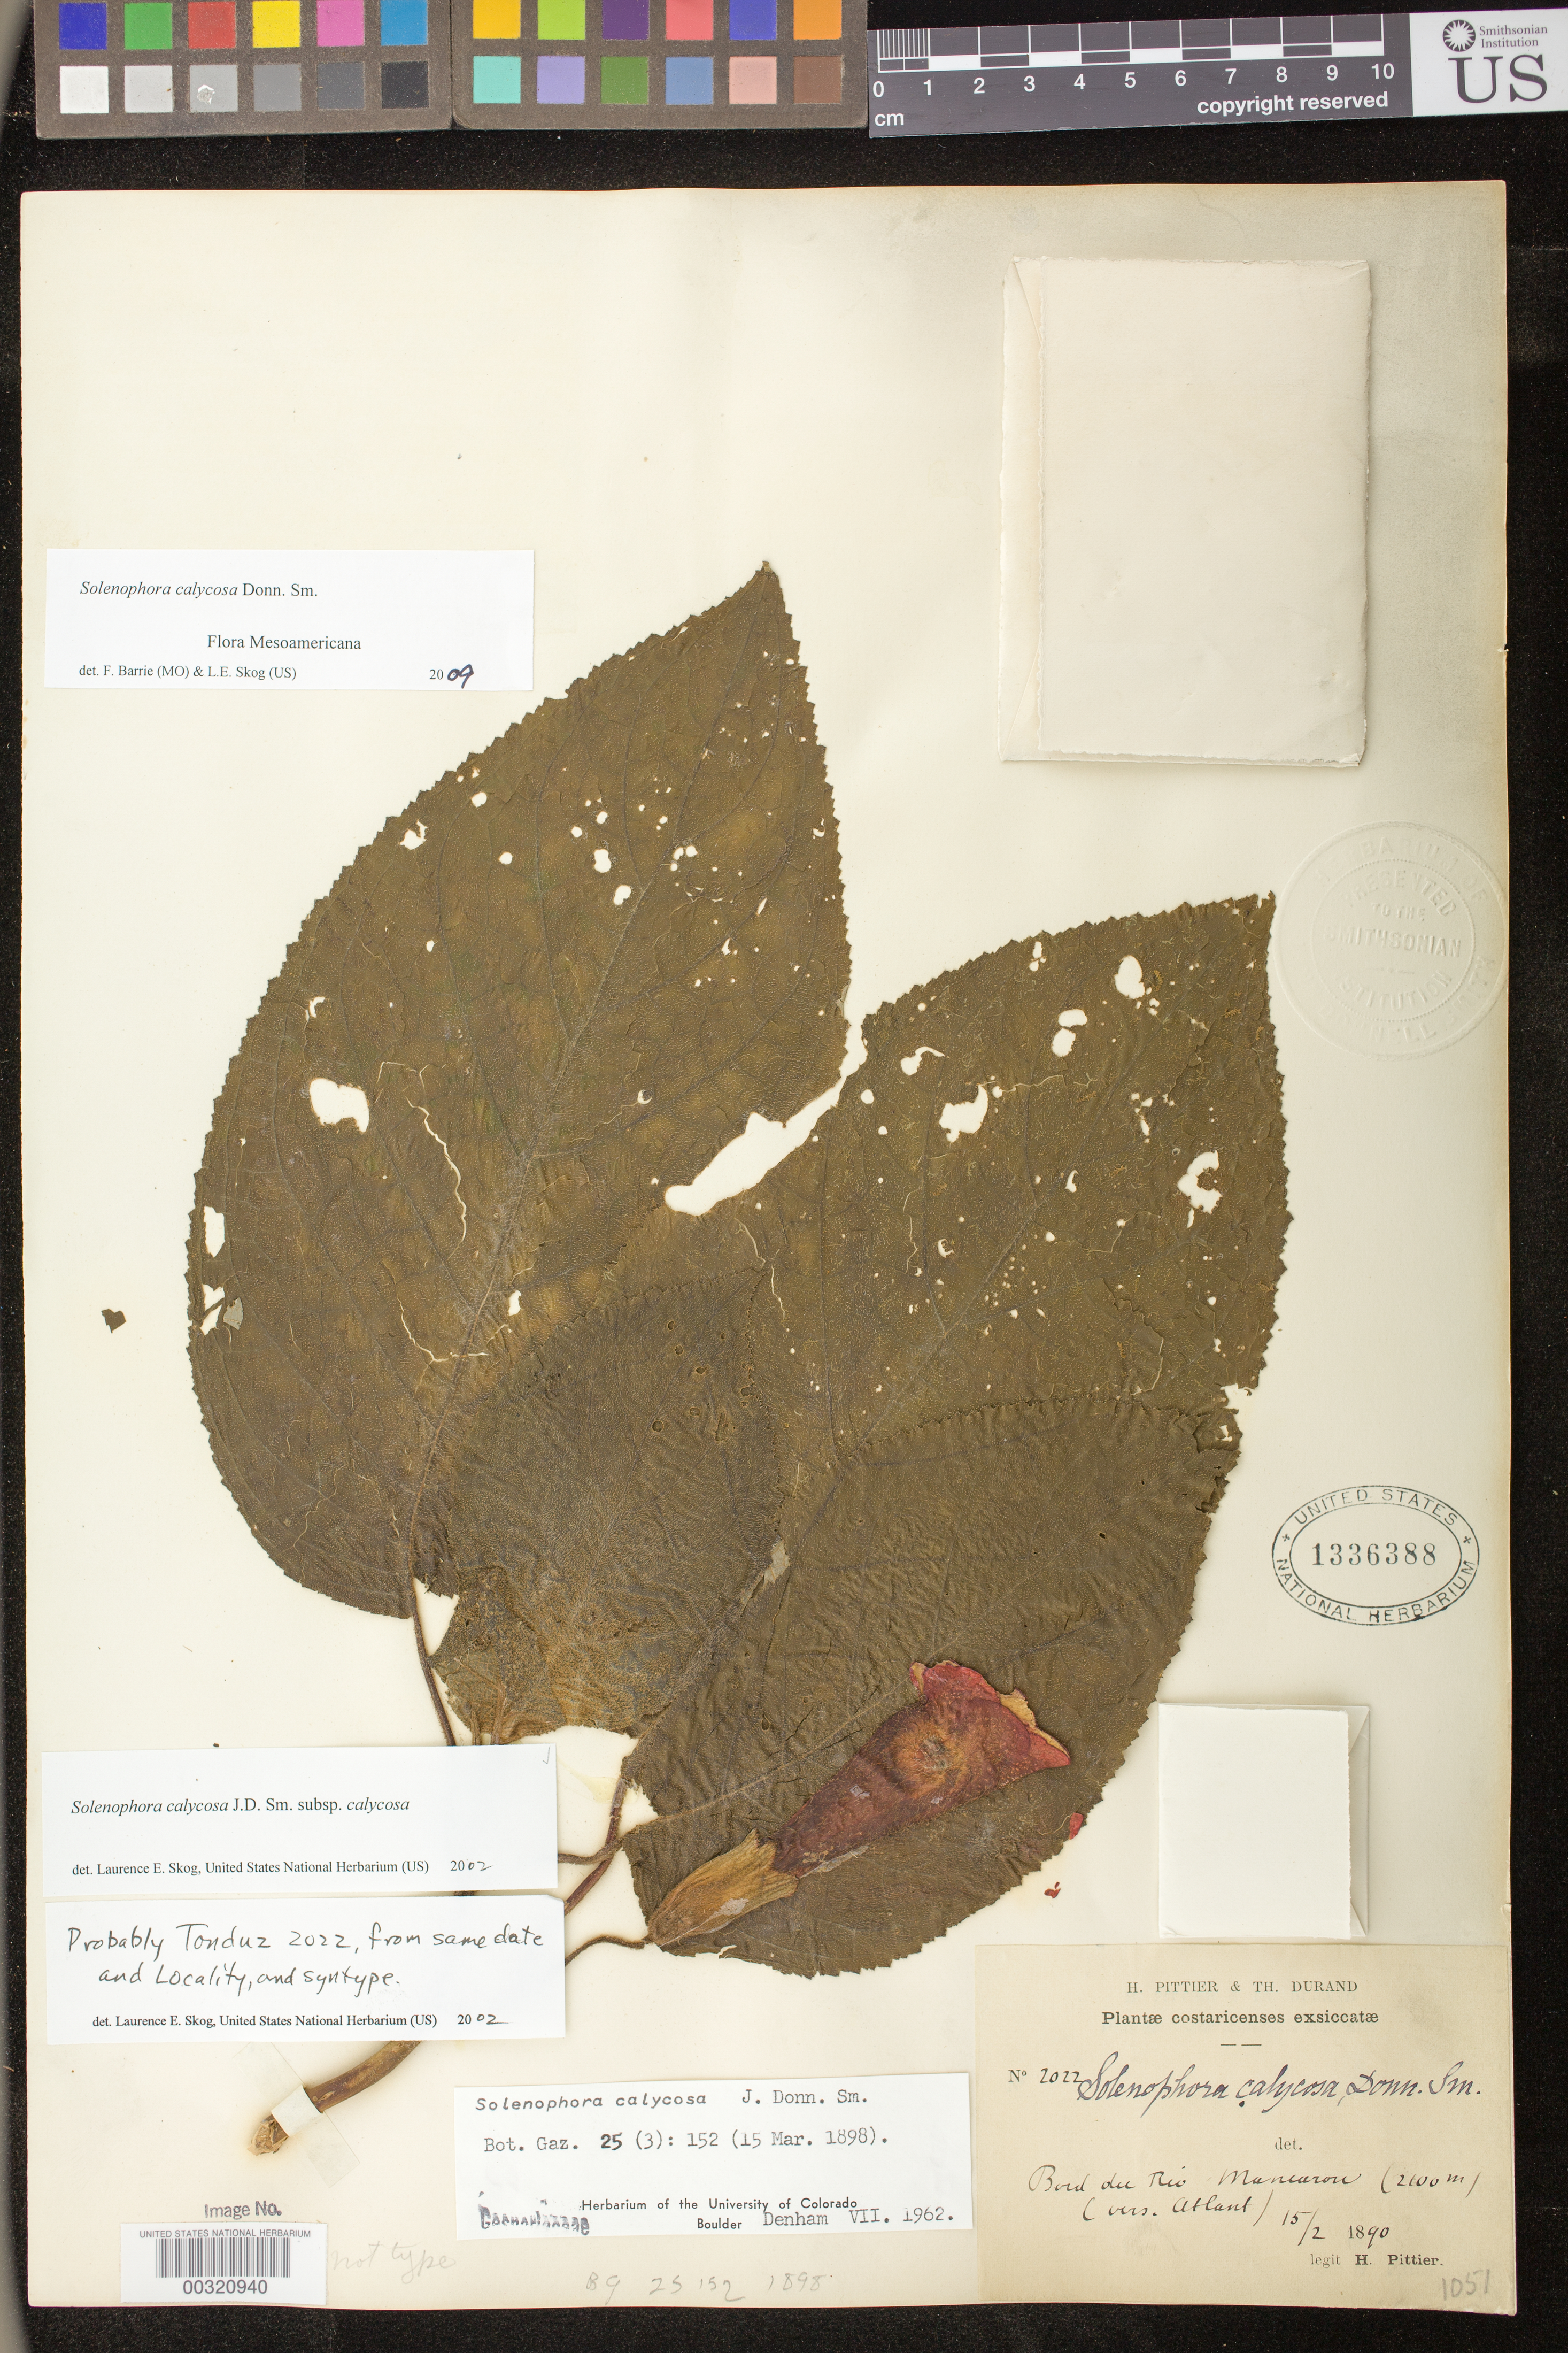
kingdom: Plantae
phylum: Tracheophyta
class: Magnoliopsida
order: Lamiales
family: Gesneriaceae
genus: Solenophora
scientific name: Solenophora calycosa Donn. Sm. subsp. calycosa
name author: (Donn. Sm.) Donn. Sm.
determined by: Skog, Laurence E.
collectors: H. F. Pittier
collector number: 2022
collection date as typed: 15 Feb 1890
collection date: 1890-02-15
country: Costa Rica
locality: Bord du Rio Mancaron (vers. Atlant)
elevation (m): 2100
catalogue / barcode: US 1336388